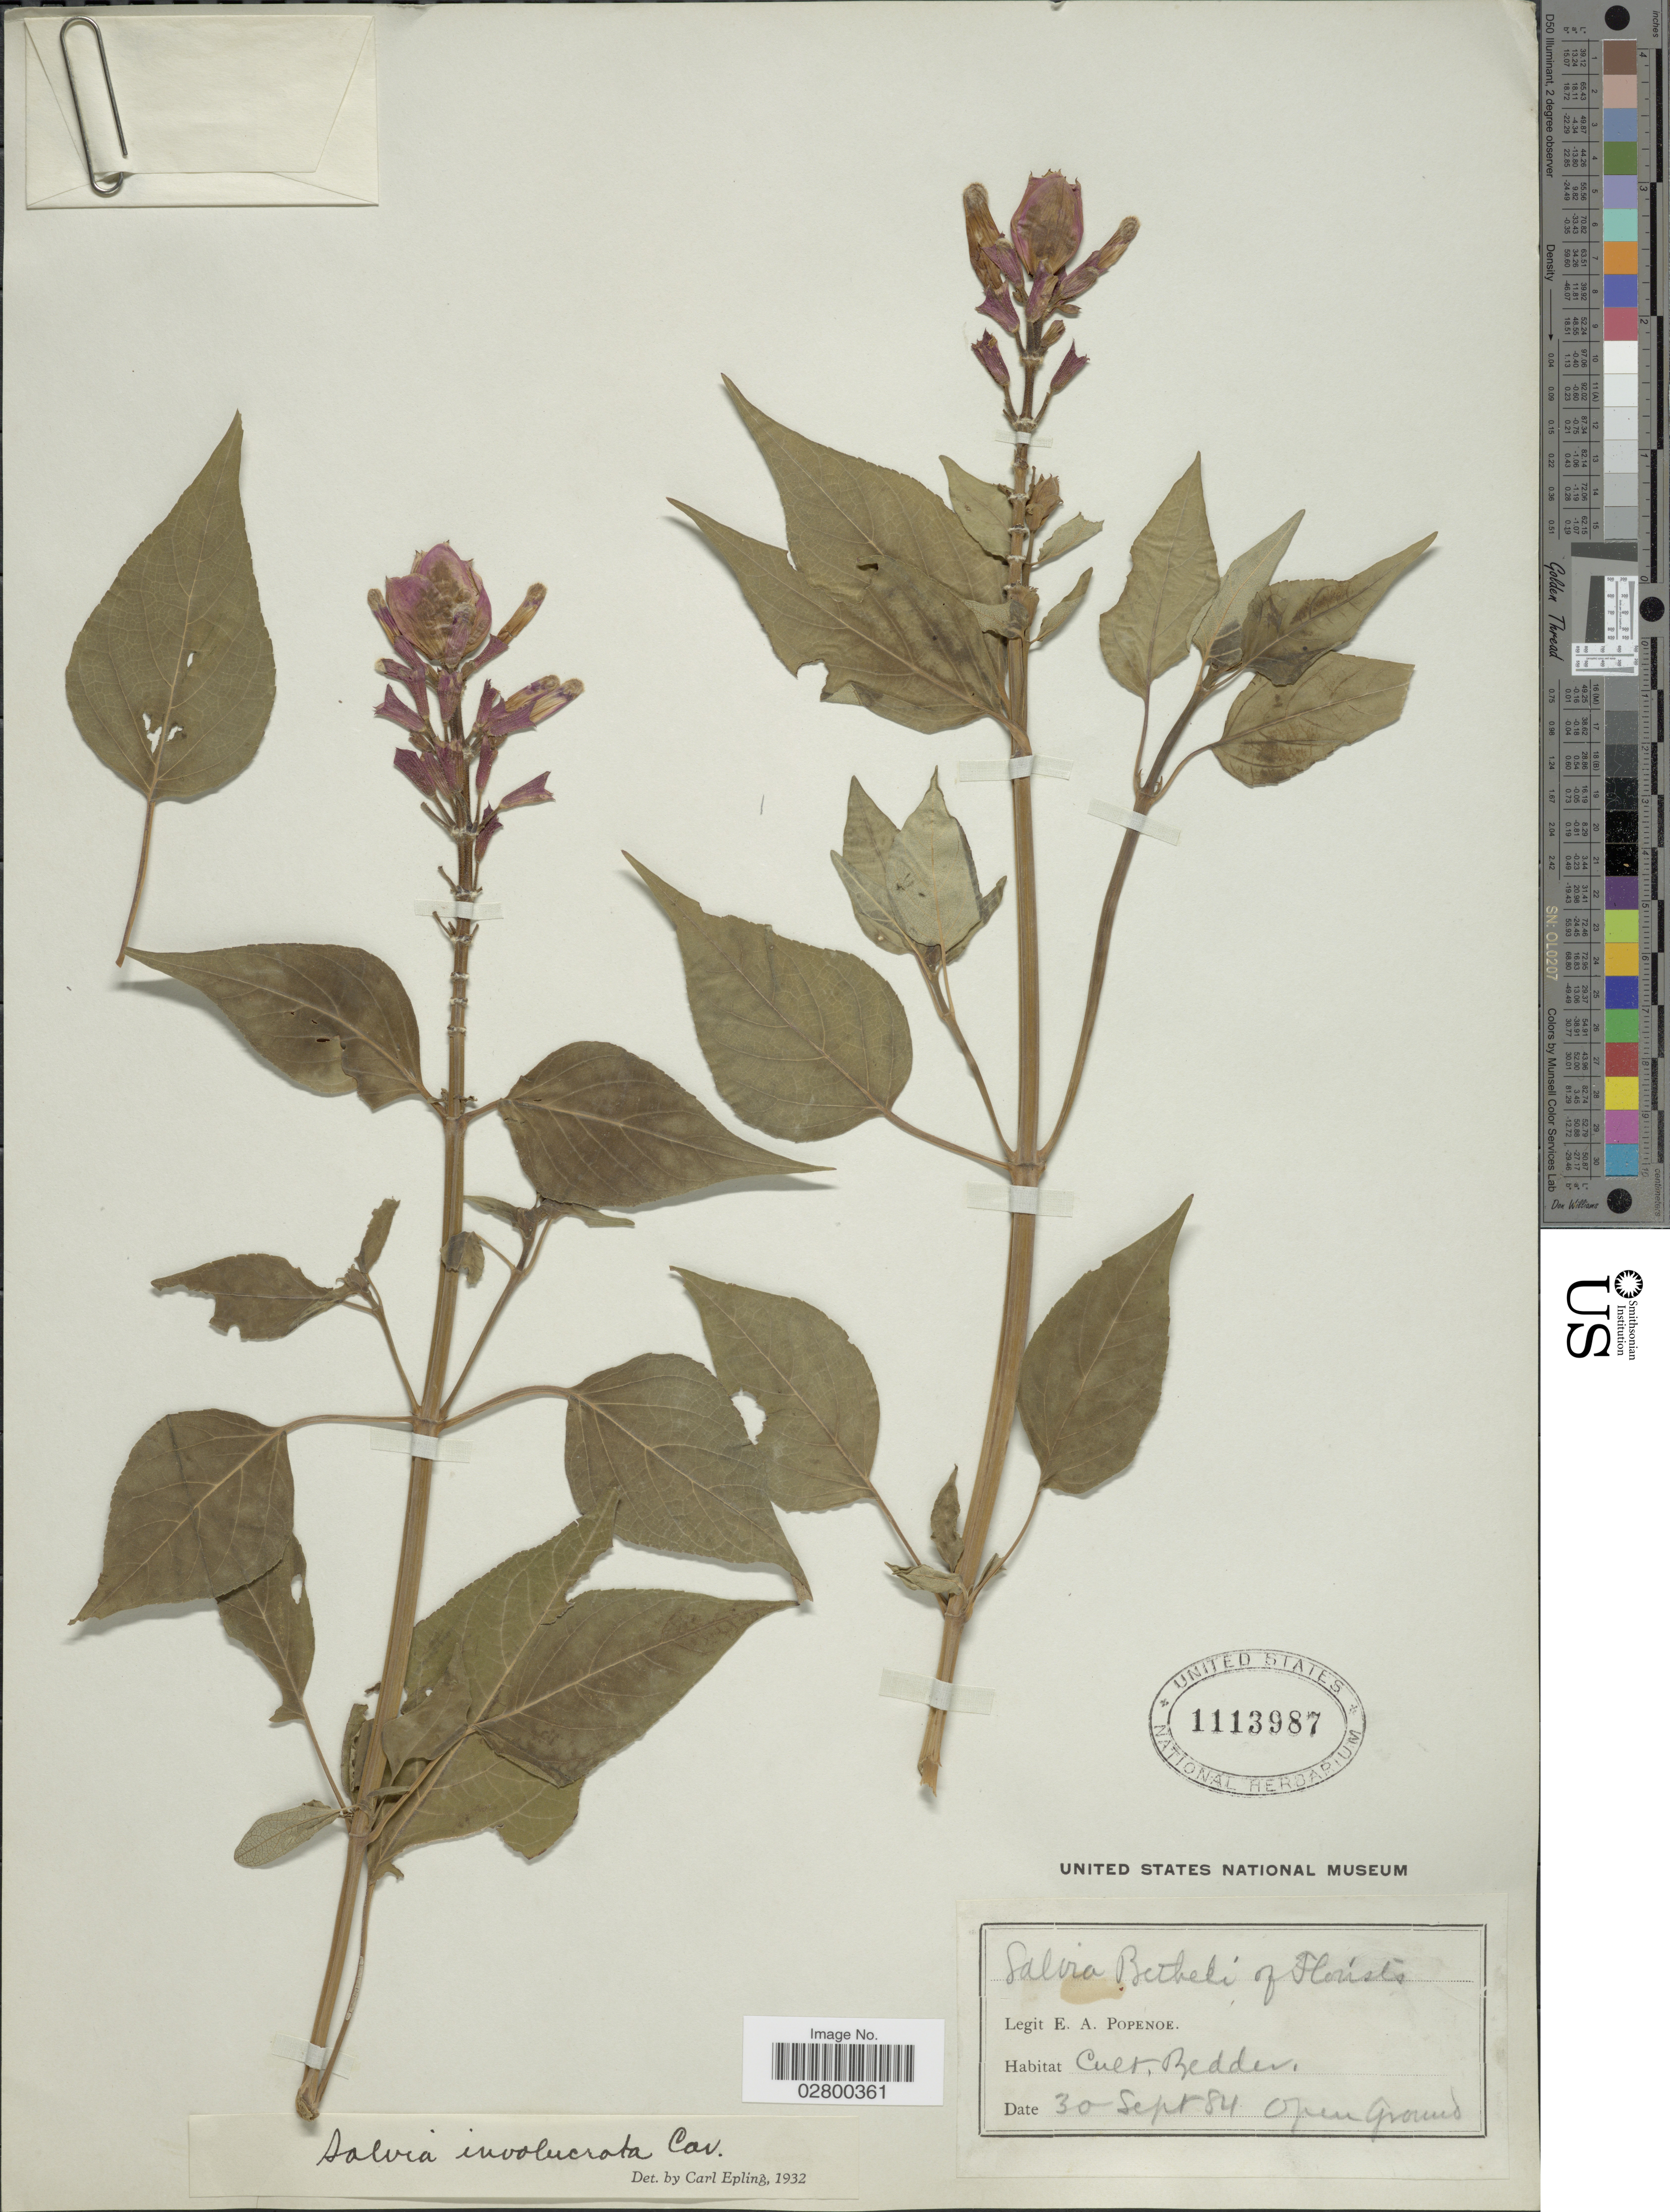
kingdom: Plantae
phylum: Tracheophyta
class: Magnoliopsida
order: Lamiales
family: Lamiaceae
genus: Salvia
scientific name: Salvia involucrata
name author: Cav.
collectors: E. A. Popenoe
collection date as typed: Transcribed d/m/y: 30/9/84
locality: Cult.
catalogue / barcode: US 1113987